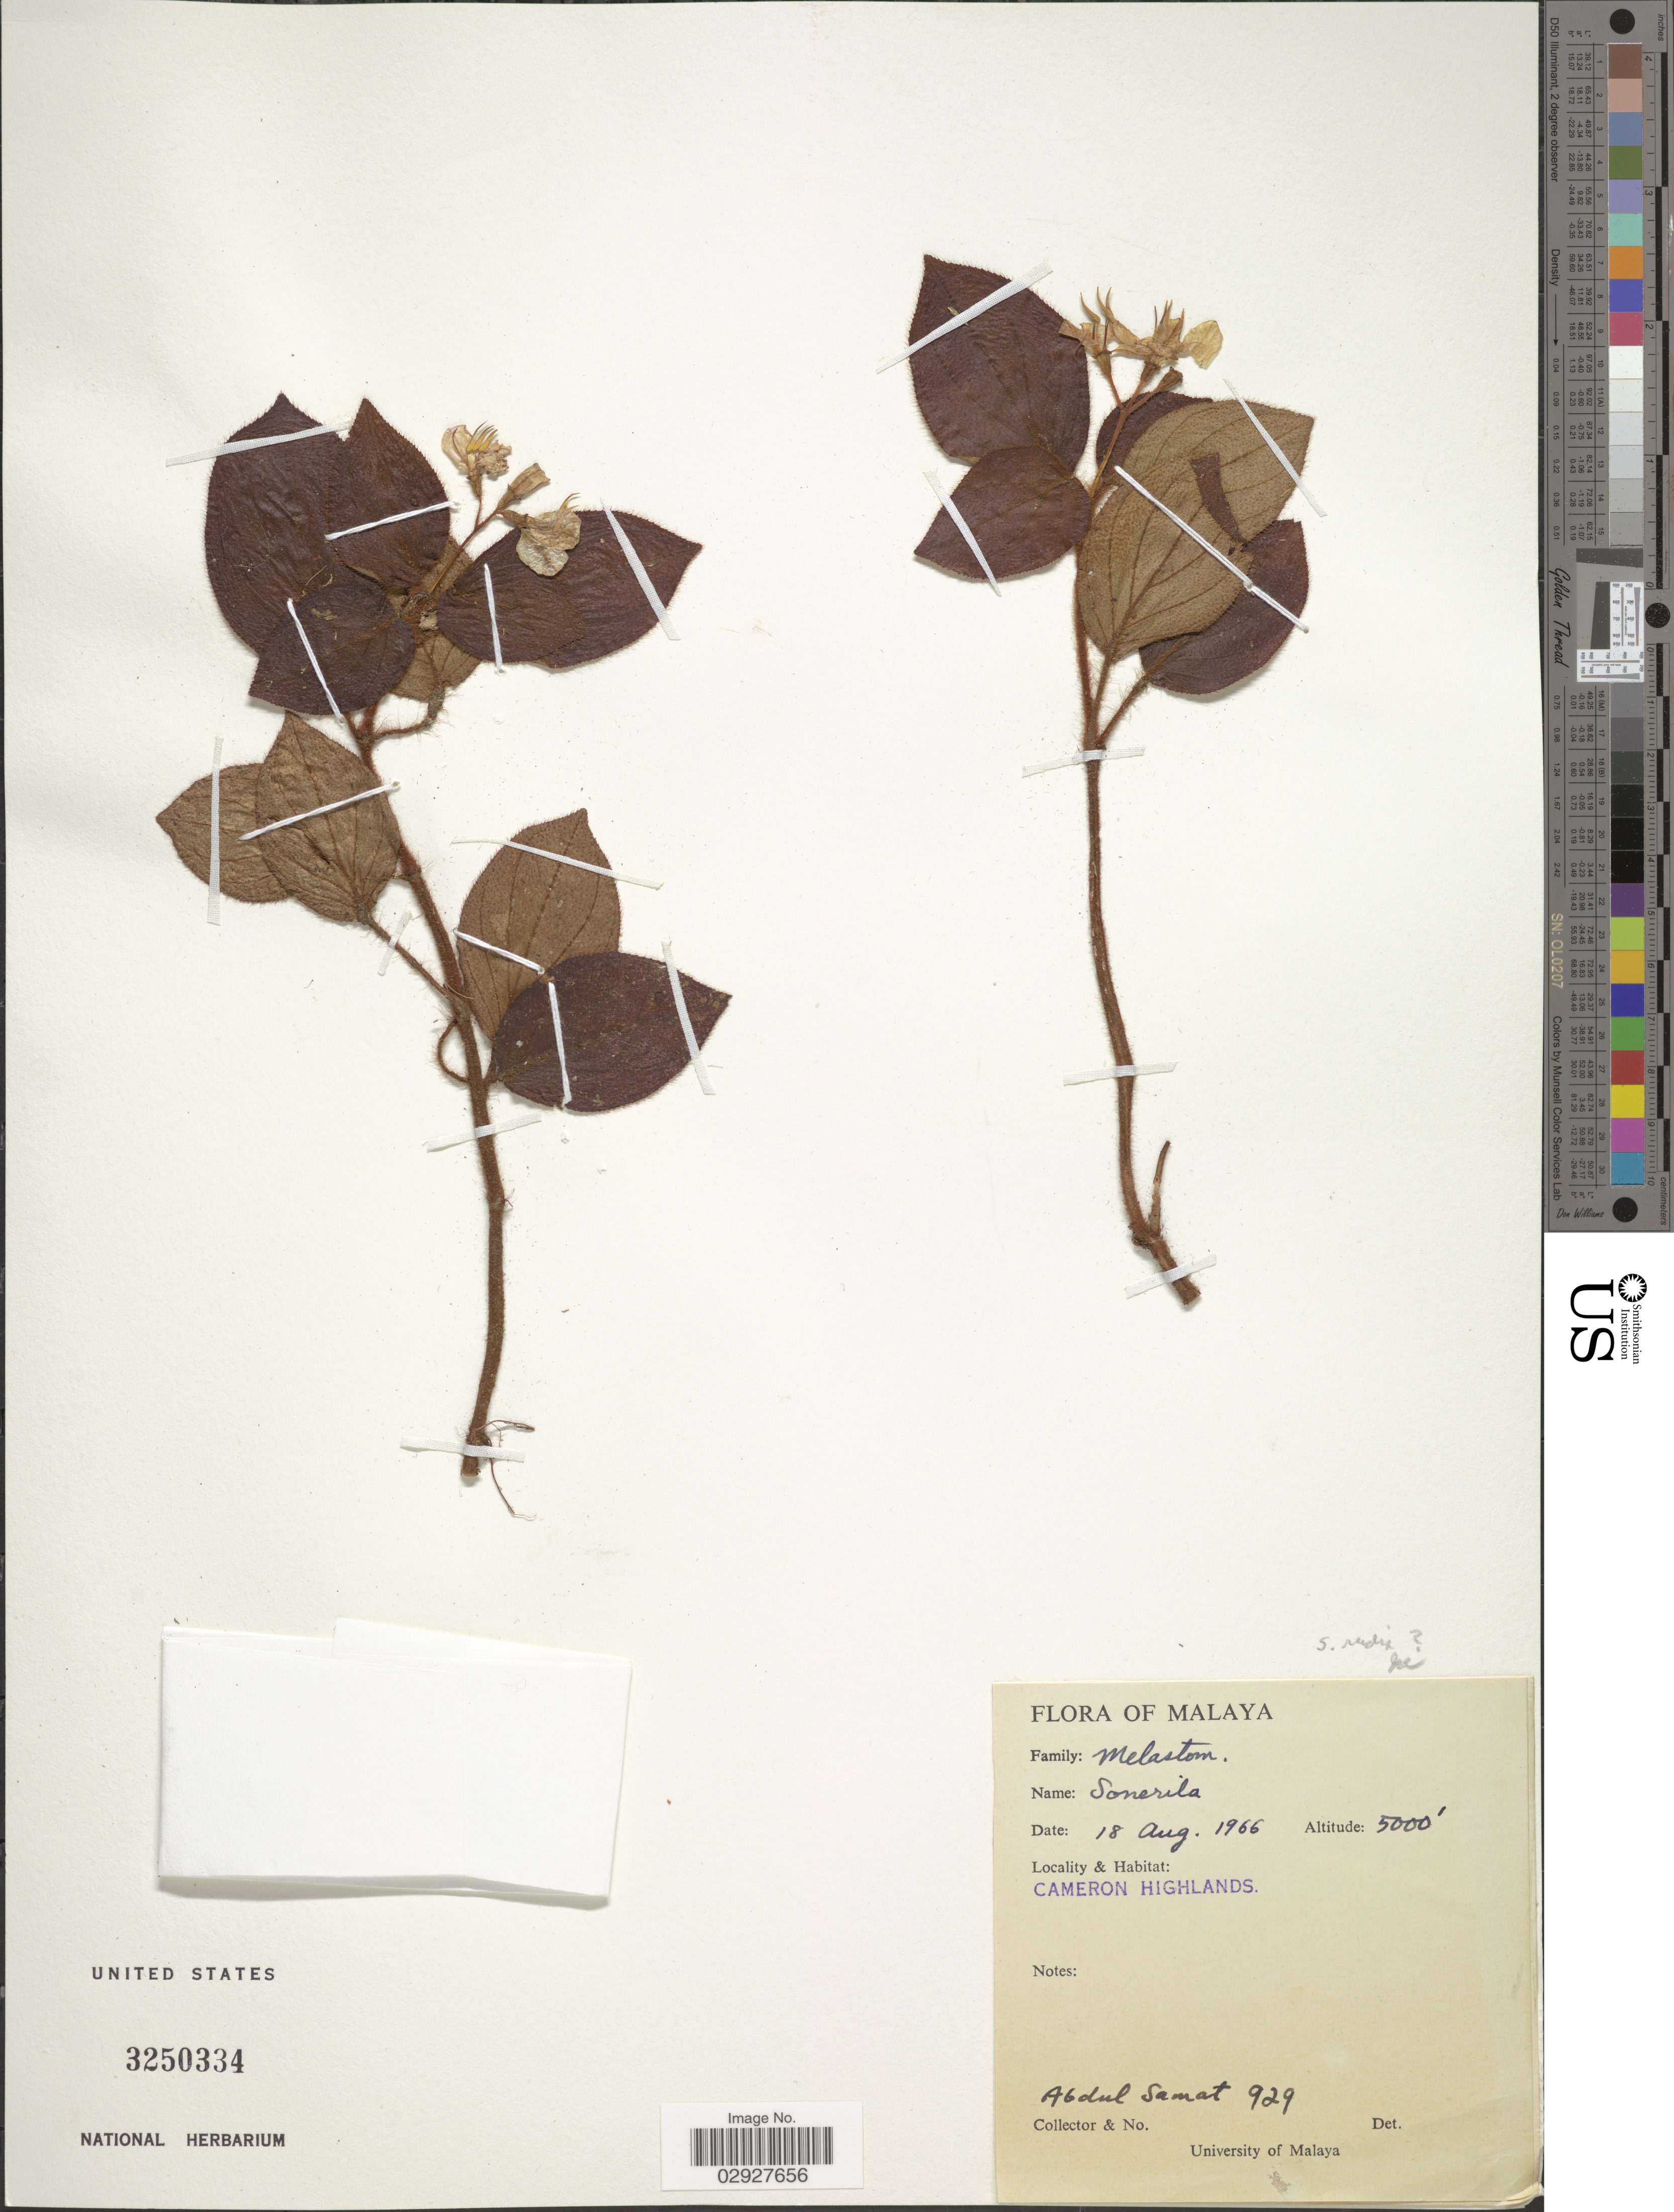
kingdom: Plantae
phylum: Tracheophyta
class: Magnoliopsida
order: Myrtales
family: Melastomataceae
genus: Sonerila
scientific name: Sonerila rudis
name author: Stapf & King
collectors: A. Samat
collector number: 929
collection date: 1966-08-18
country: Malaysia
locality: Malaya. Cameron Highlands.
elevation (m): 1524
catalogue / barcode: US 3250334